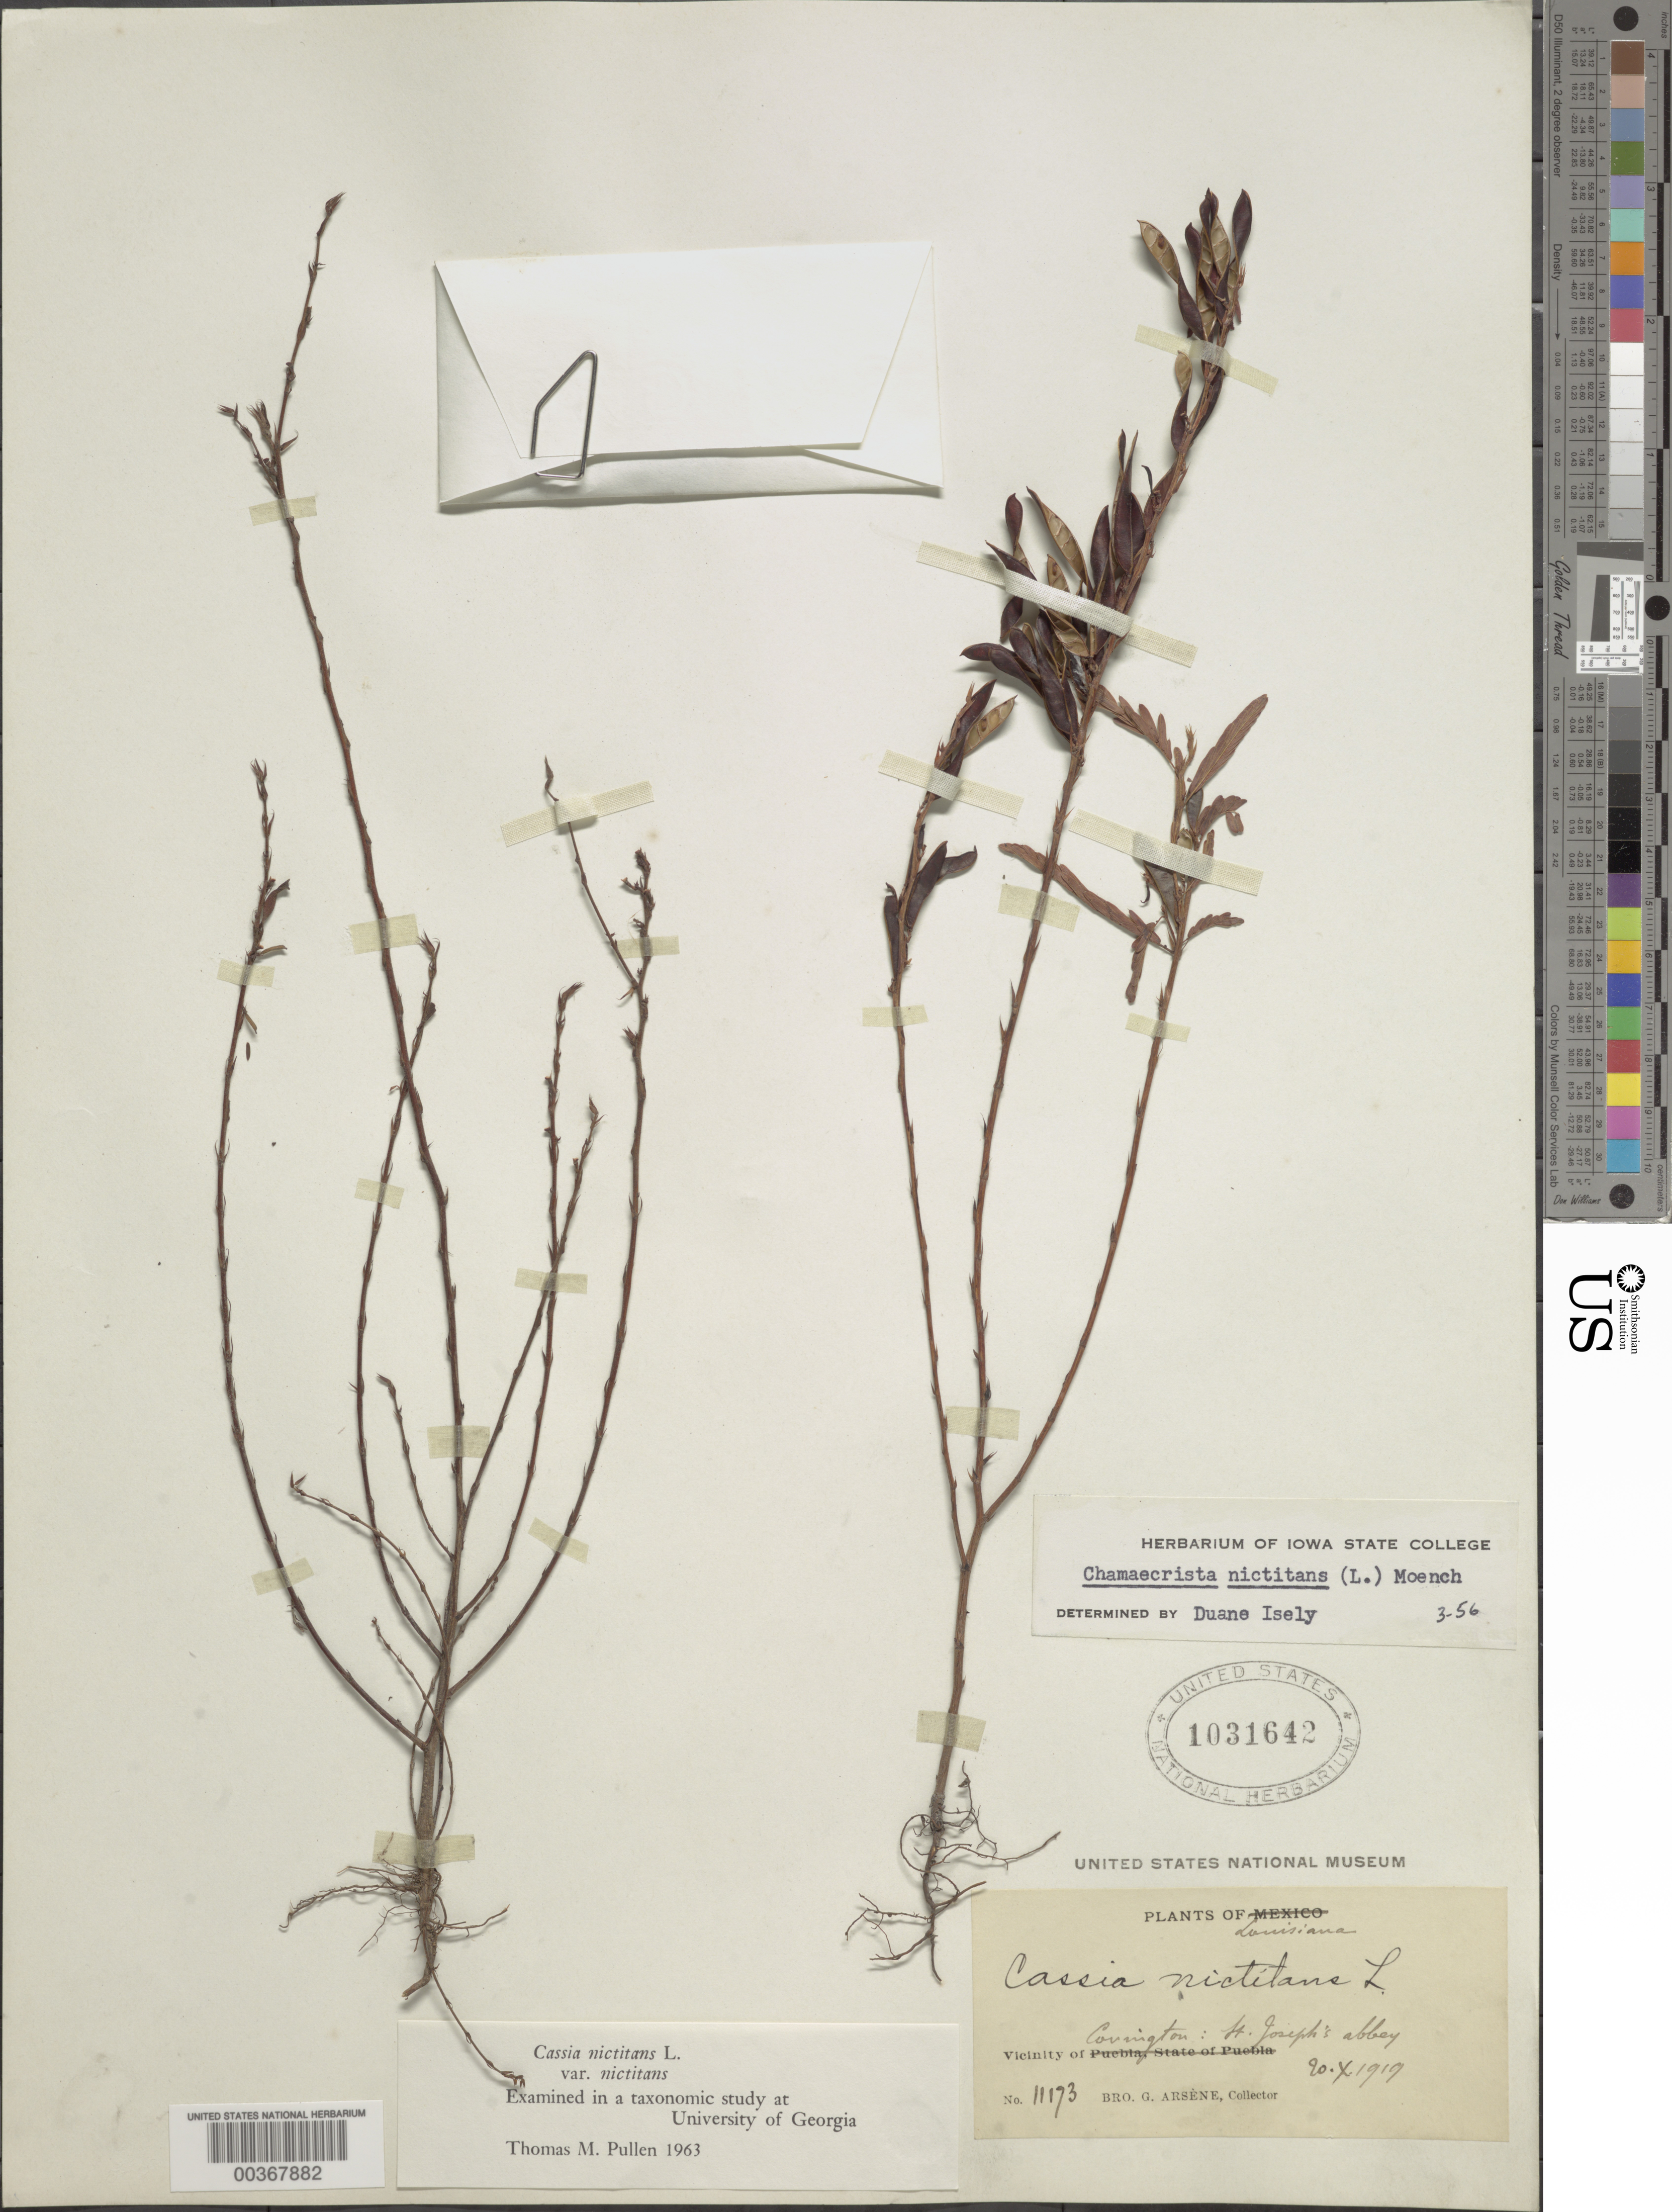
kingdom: Plantae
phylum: Tracheophyta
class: Magnoliopsida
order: Fabales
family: Fabaceae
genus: Chamaecrista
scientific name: Chamaecrista nictitans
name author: (L.) Moench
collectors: Bro. G. Arsène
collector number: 11173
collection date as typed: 20 Oct 1919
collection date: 1919-10-20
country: United States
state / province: Louisiana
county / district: Saint Tammany Parish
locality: Vicinity of Covington; St. Joseph's Abbey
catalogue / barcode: US 1031642